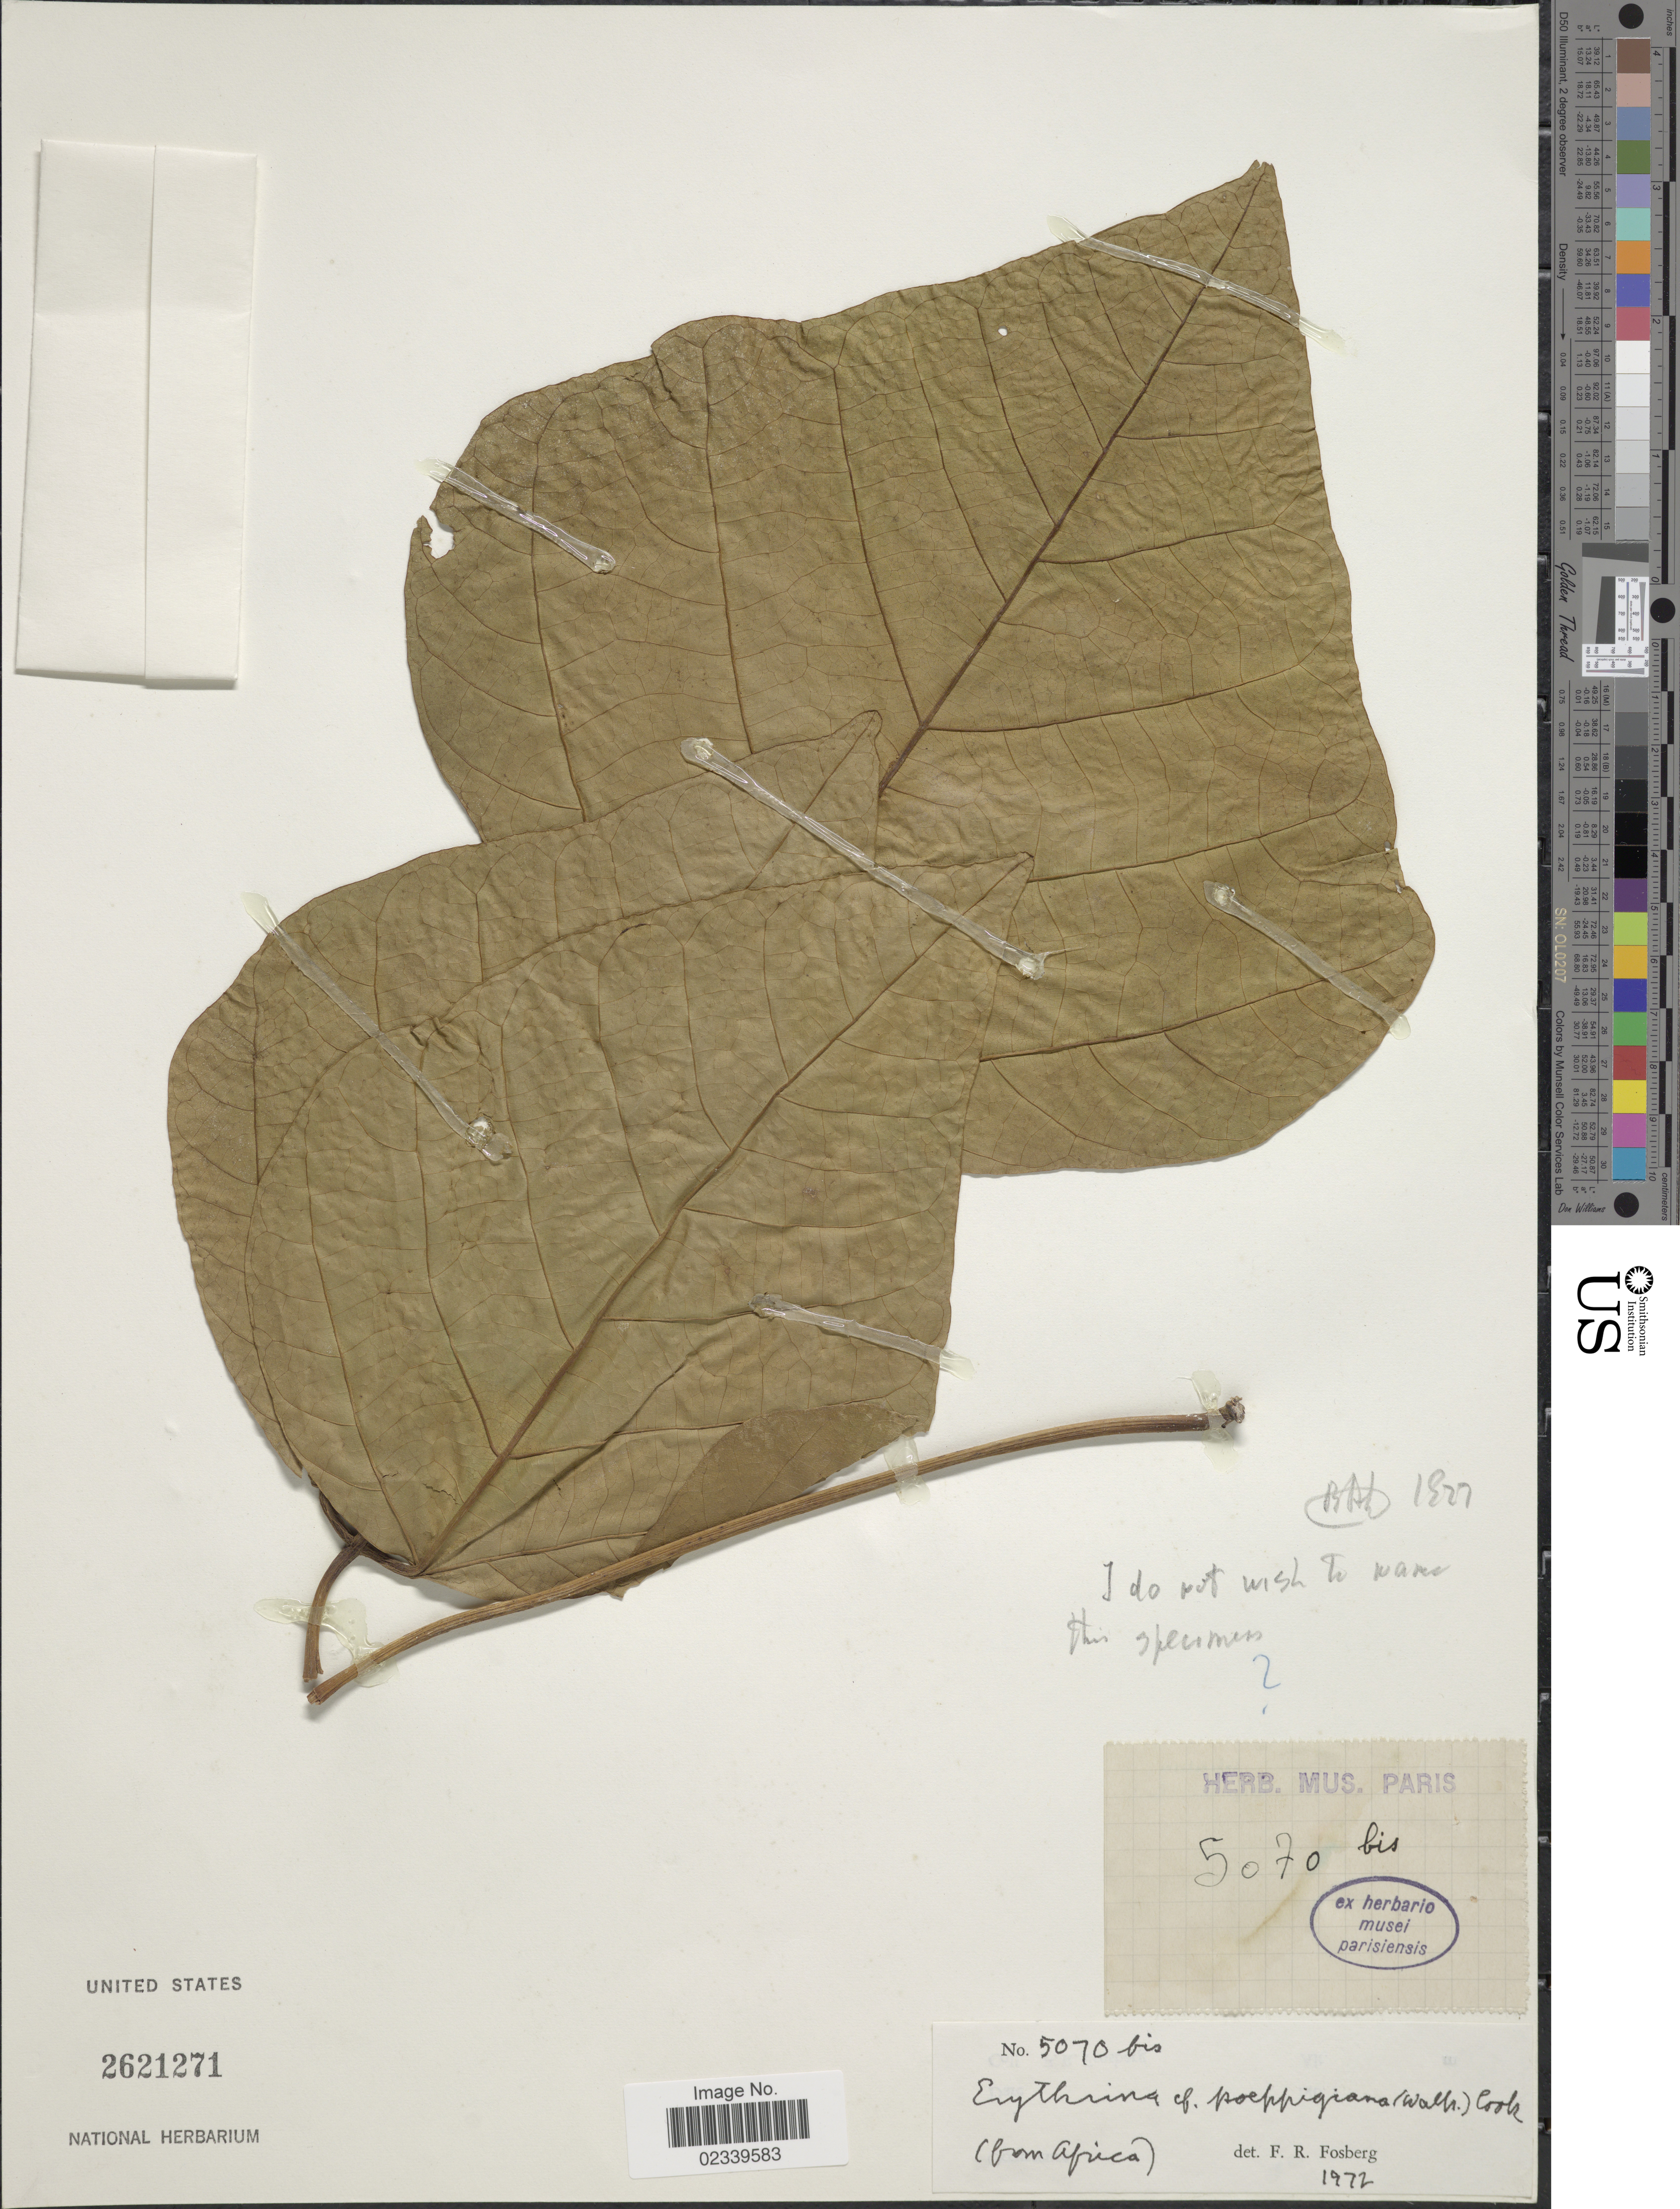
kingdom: Plantae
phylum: Tracheophyta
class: Magnoliopsida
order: Fabales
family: Fabaceae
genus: Erythrina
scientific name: Erythrina poeppigiana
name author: (Walp.) O.F. Cook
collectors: ex herb. Paris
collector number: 5070bis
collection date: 1972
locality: Africa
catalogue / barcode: US 2621271